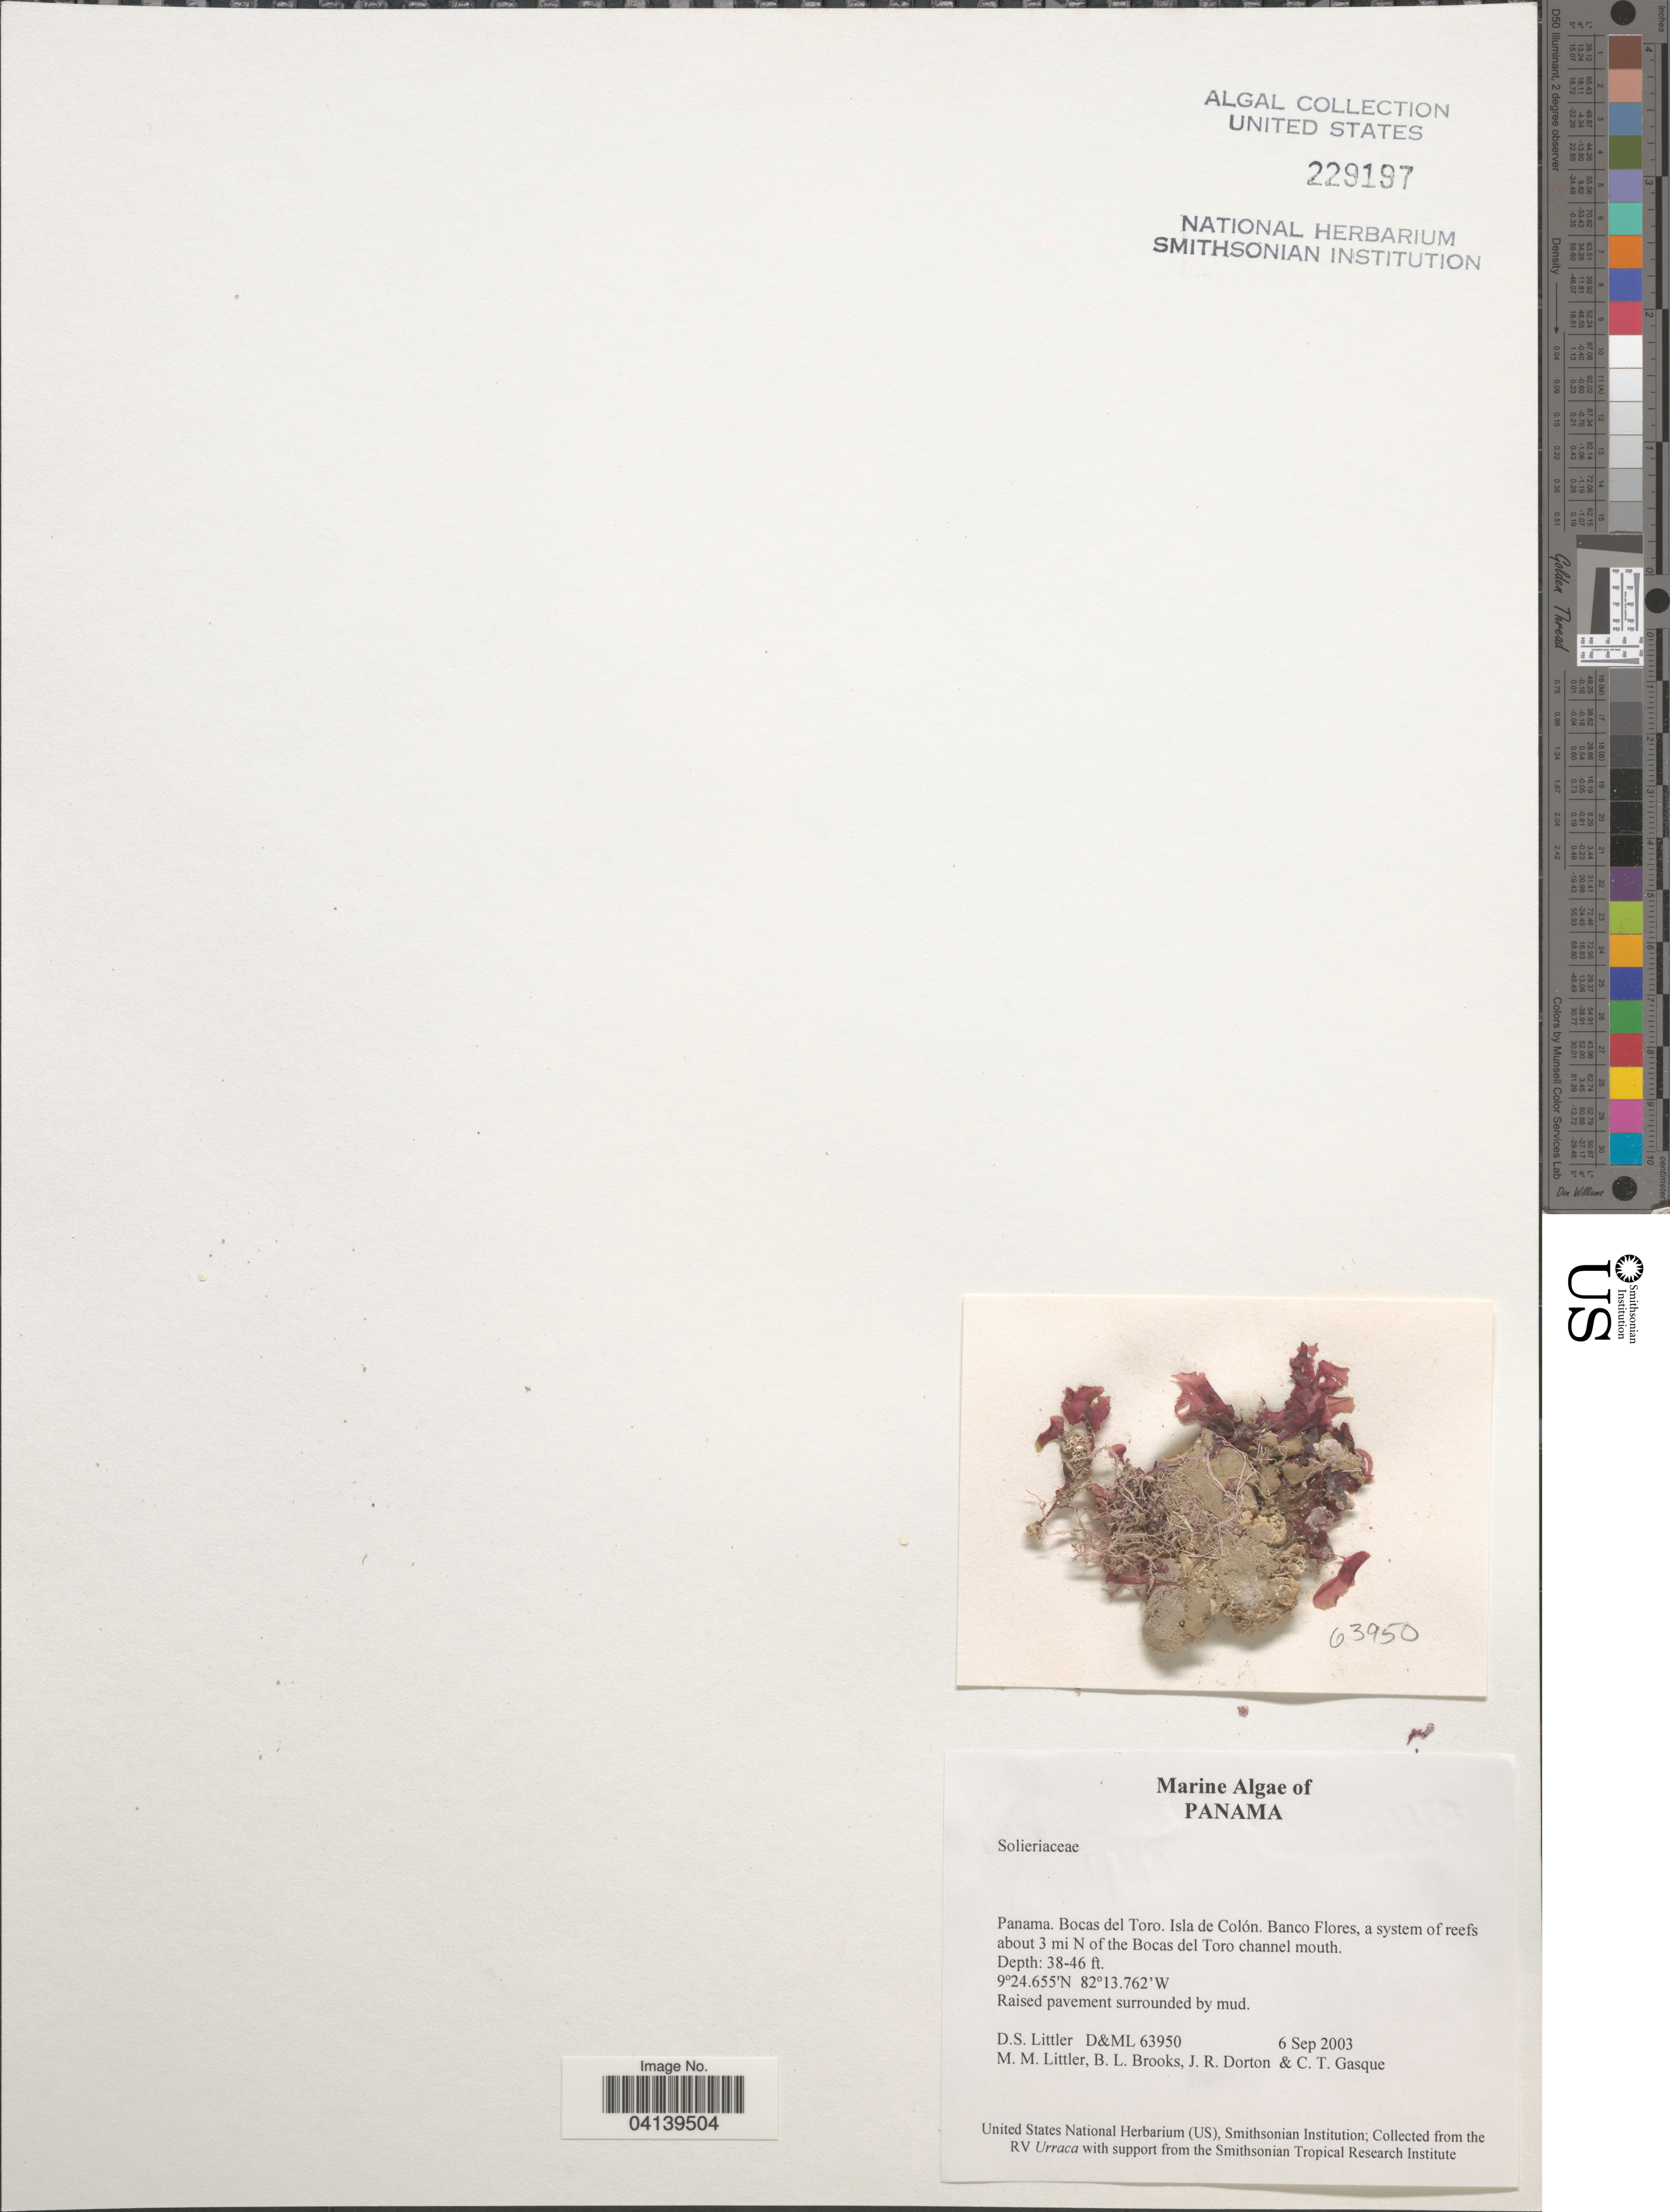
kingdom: Plantae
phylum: Rhodophyta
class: Florideophyceae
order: Gigartinales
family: Solieriaceae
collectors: D. S. Littler, B. Brooks, J. Dorton & C. Gasque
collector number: D&ML63950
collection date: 2003-09-06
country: Panama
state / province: Bocas del Toro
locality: Isla de Colón. Banco Flores, a system of reefs about 3 mi N of the Bocas del Toro channel mouth.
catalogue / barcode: US 229187